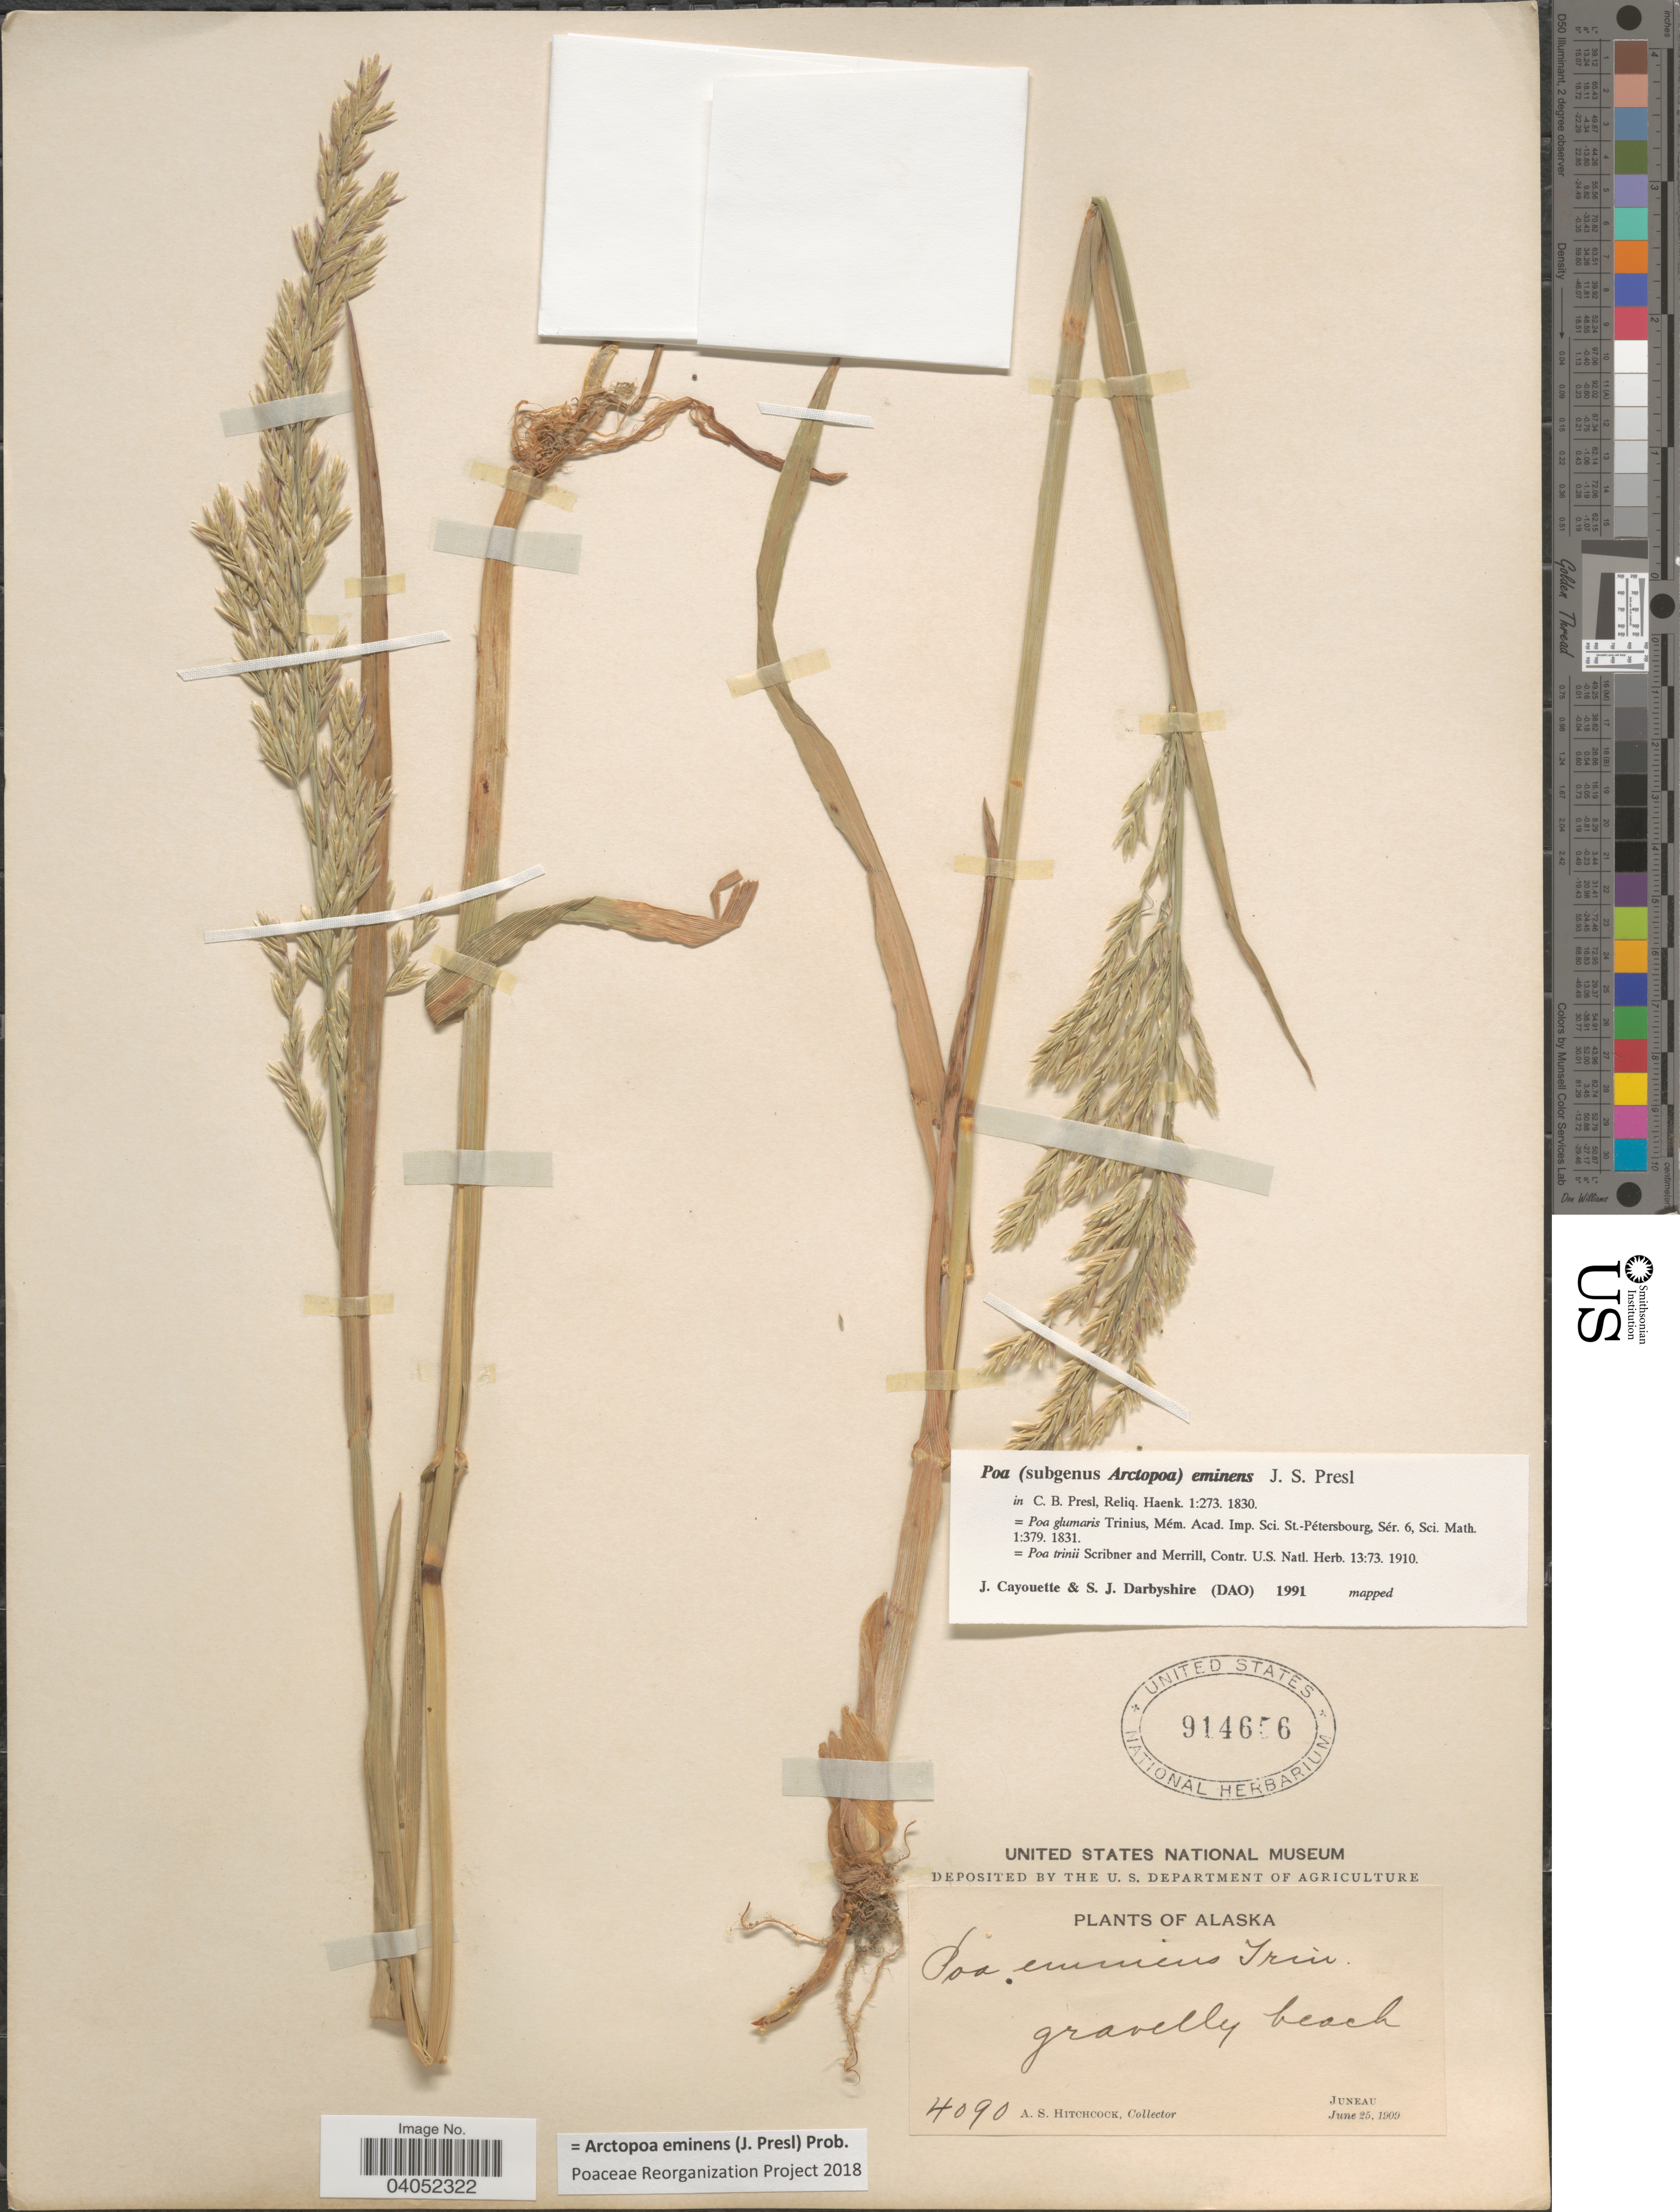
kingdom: Plantae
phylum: Tracheophyta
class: Liliopsida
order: Poales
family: Poaceae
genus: Arctopoa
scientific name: Arctopoa eminens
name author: (J. Presl) Prob.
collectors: A. S. Hitchcock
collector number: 4090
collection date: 1909-06-25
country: United States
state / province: Alaska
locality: Juneau.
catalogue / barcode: US 914656